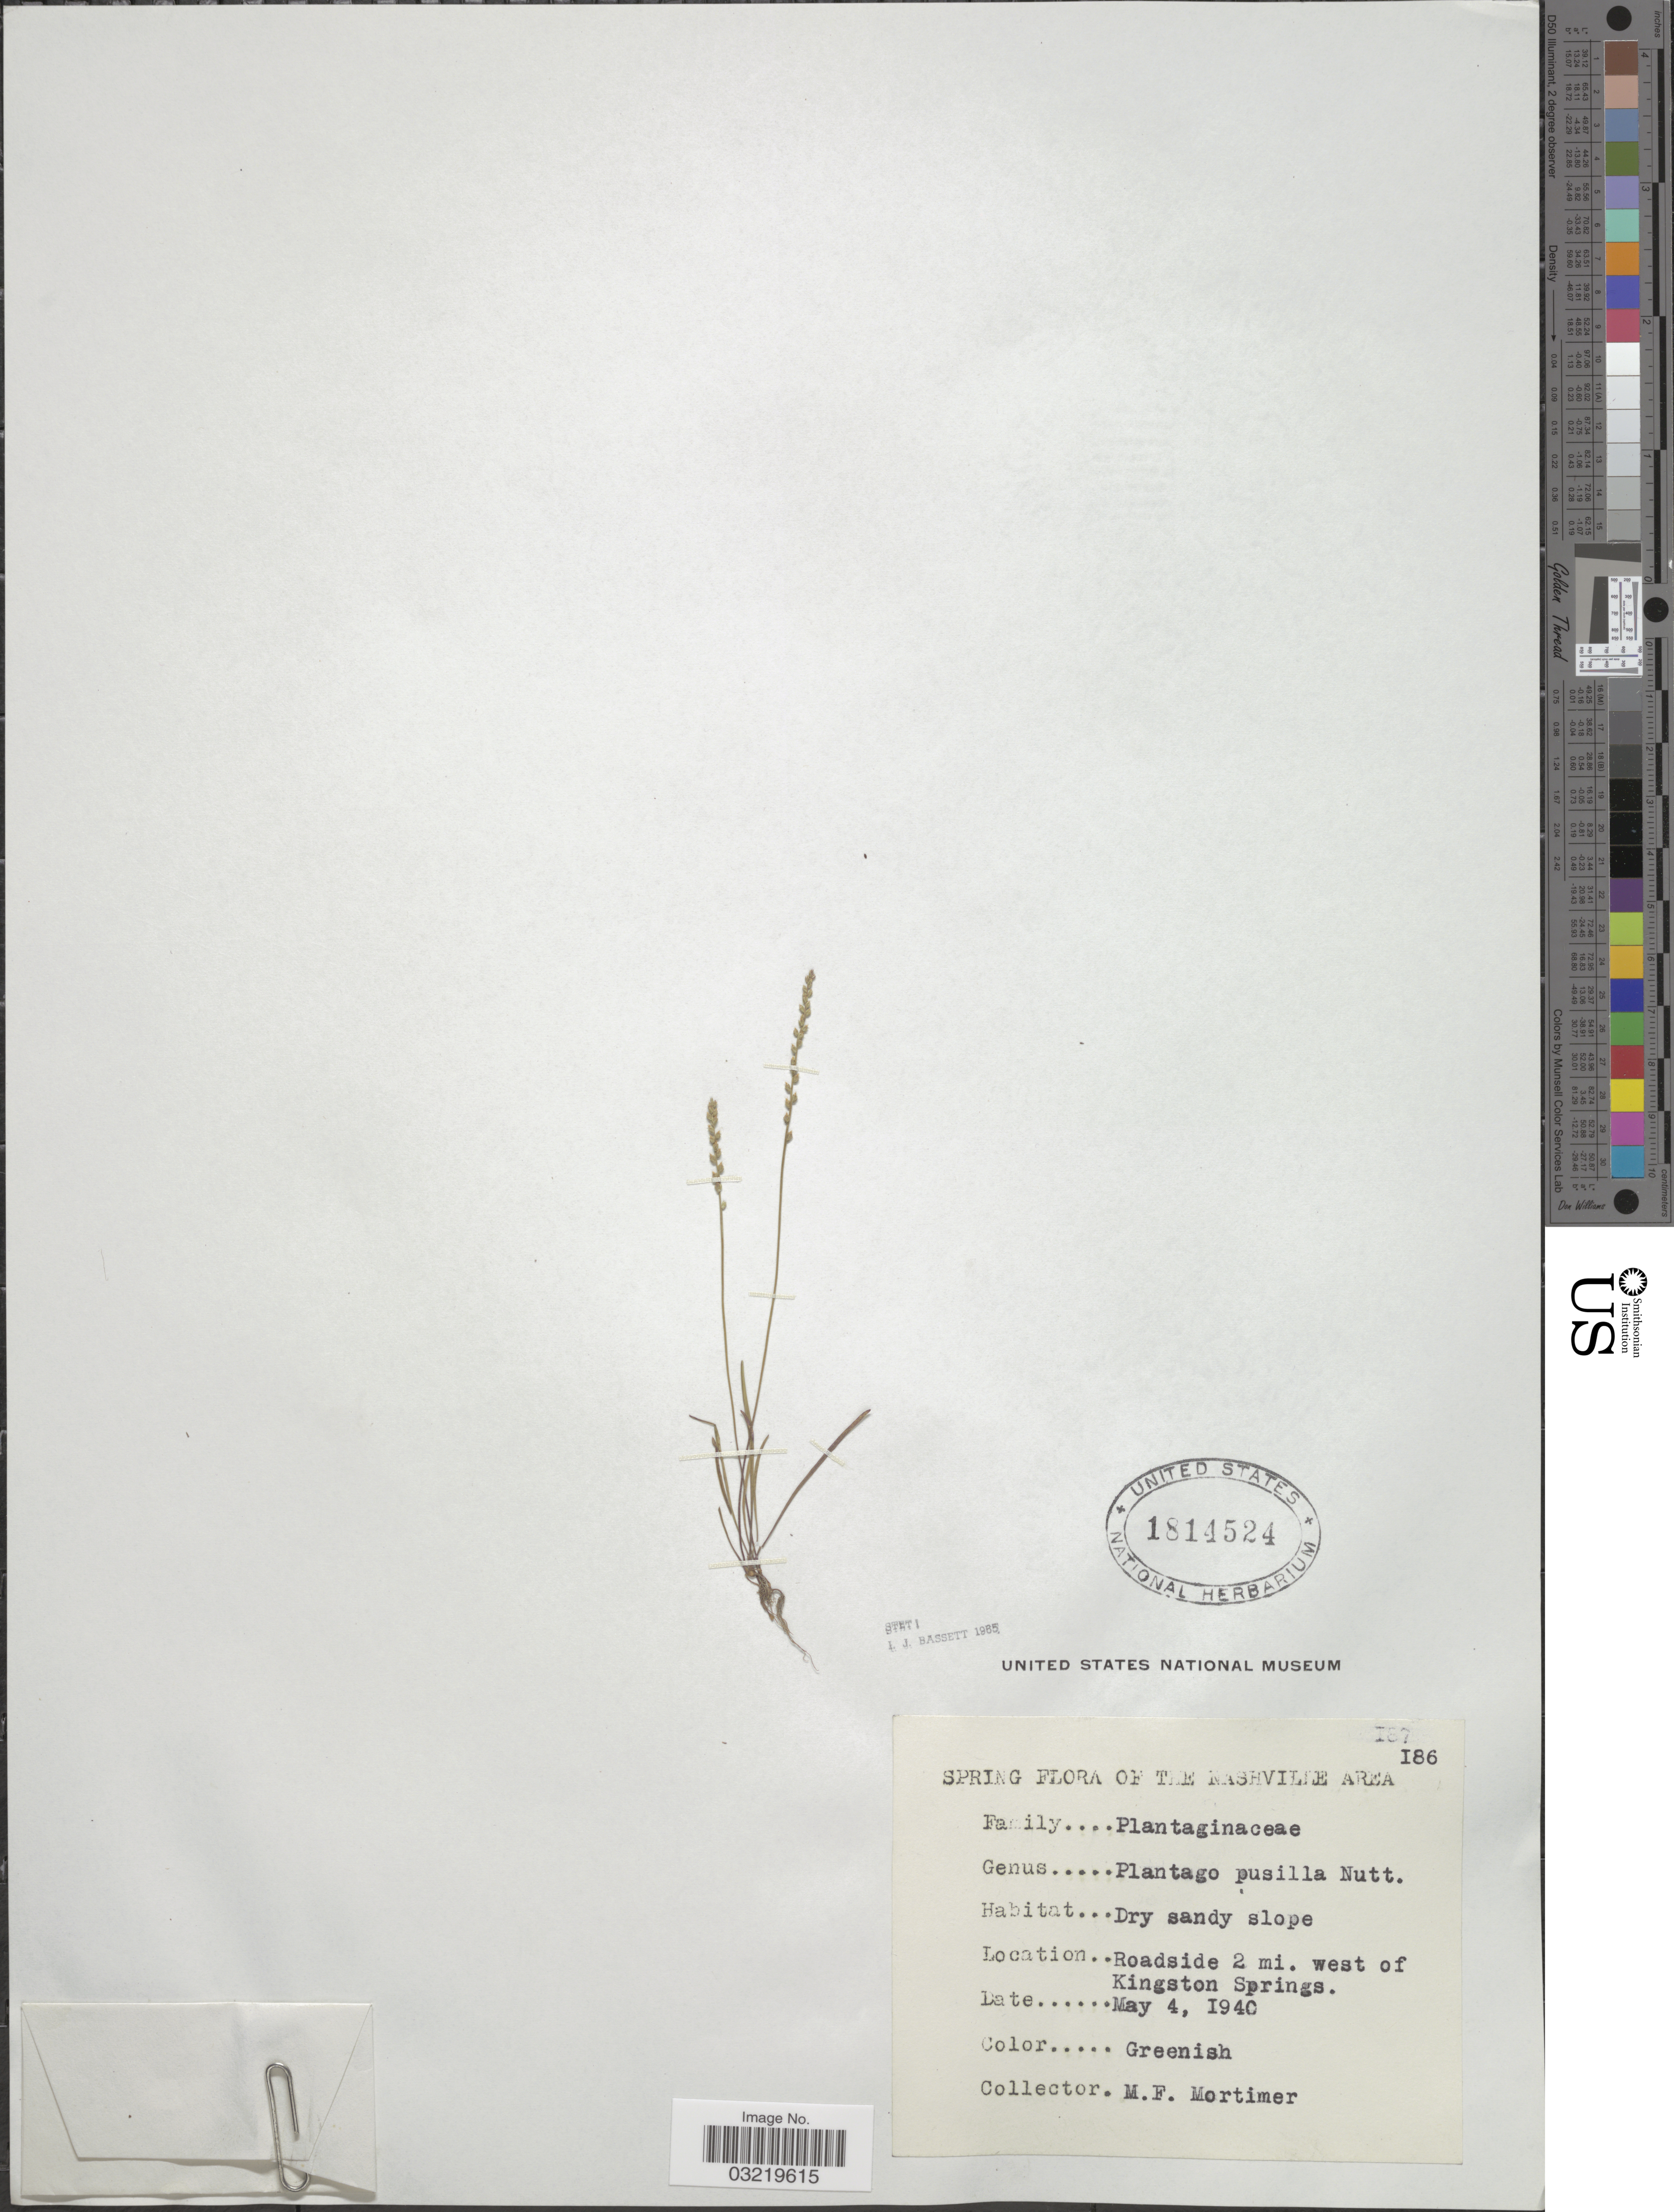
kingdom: Plantae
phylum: Tracheophyta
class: Magnoliopsida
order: Lamiales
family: Plantaginaceae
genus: Plantago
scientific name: Plantago pusilla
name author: Nutt.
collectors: M. Mortimer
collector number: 186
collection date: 1940-05-04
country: United States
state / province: Tennessee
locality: The Nashville Area. Roadside 2 mi. west of Kingston Springs.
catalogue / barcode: US 1814524